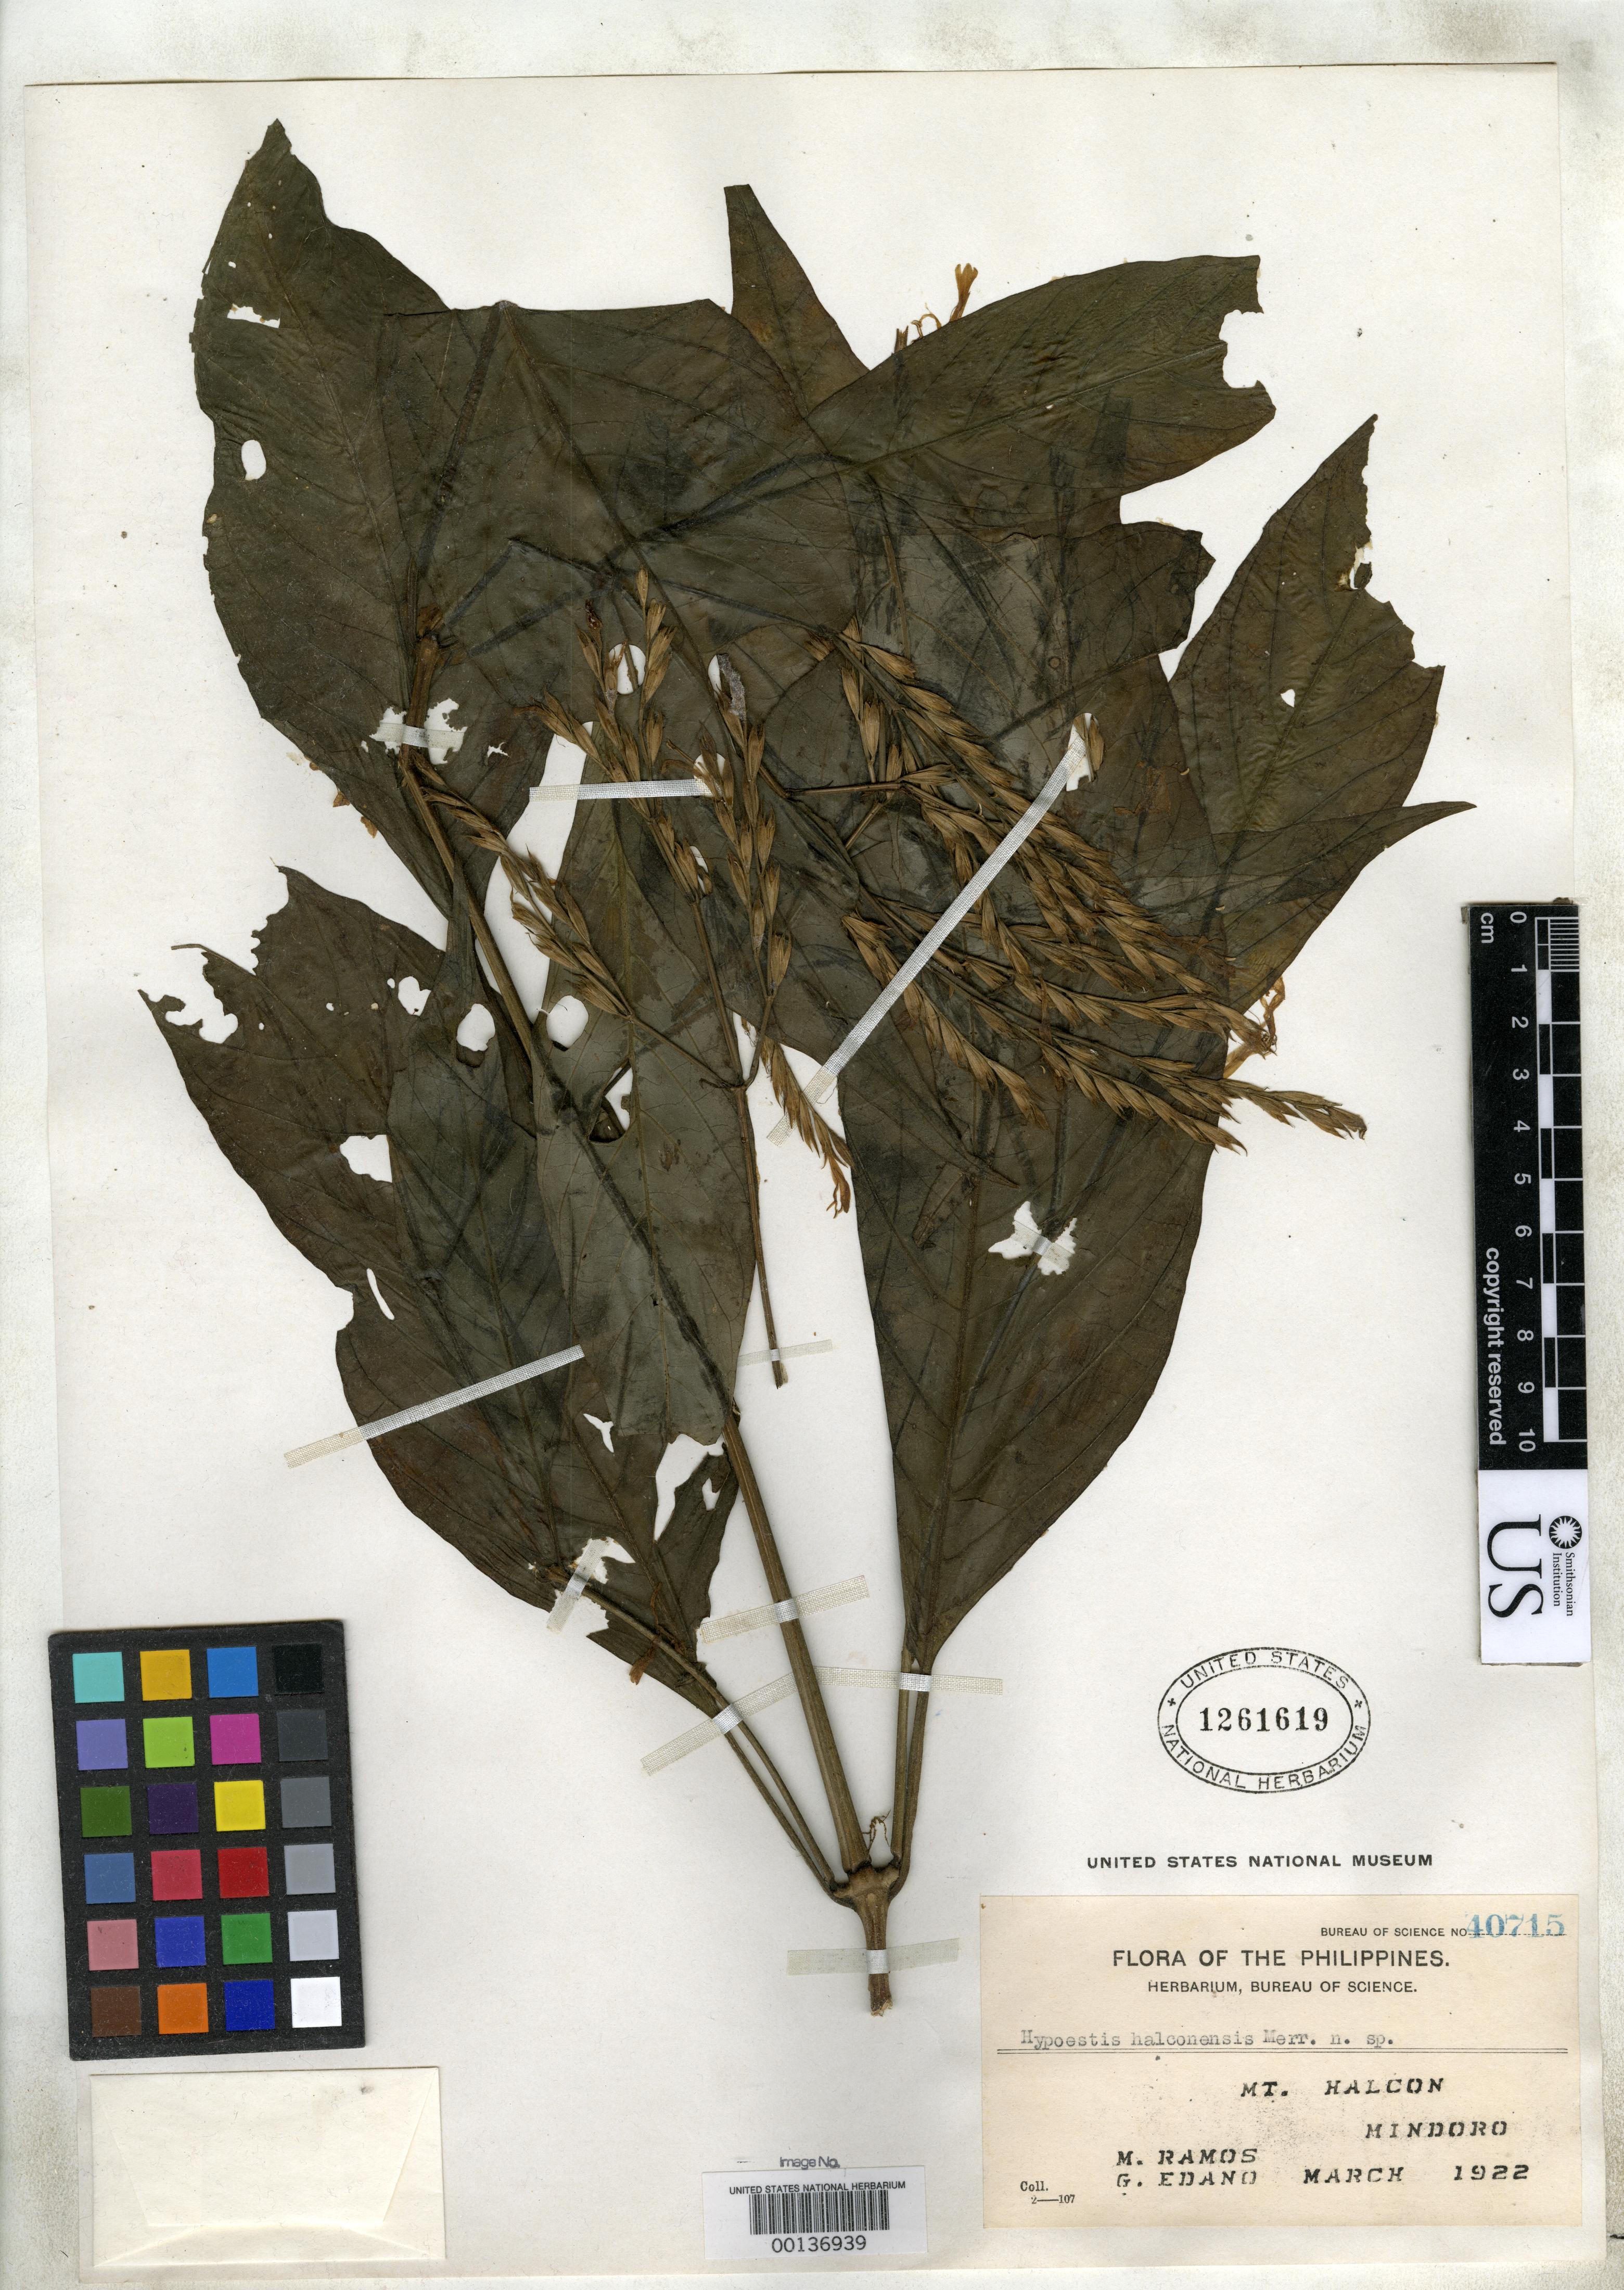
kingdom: Plantae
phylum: Tracheophyta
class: Magnoliopsida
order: Lamiales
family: Acanthaceae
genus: Hypoestes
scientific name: Hypoestes halconensis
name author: Merr.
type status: Isotype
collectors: M. Ramos & G. E. Edaño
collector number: Bur. Sci. 40715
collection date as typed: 09 Mar 1922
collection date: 1922-03-09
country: Philippines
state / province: Mimaropa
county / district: Mindoro Oriental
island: Mindoro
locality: Mt. Halcon.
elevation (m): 1000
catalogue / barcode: US 1261619